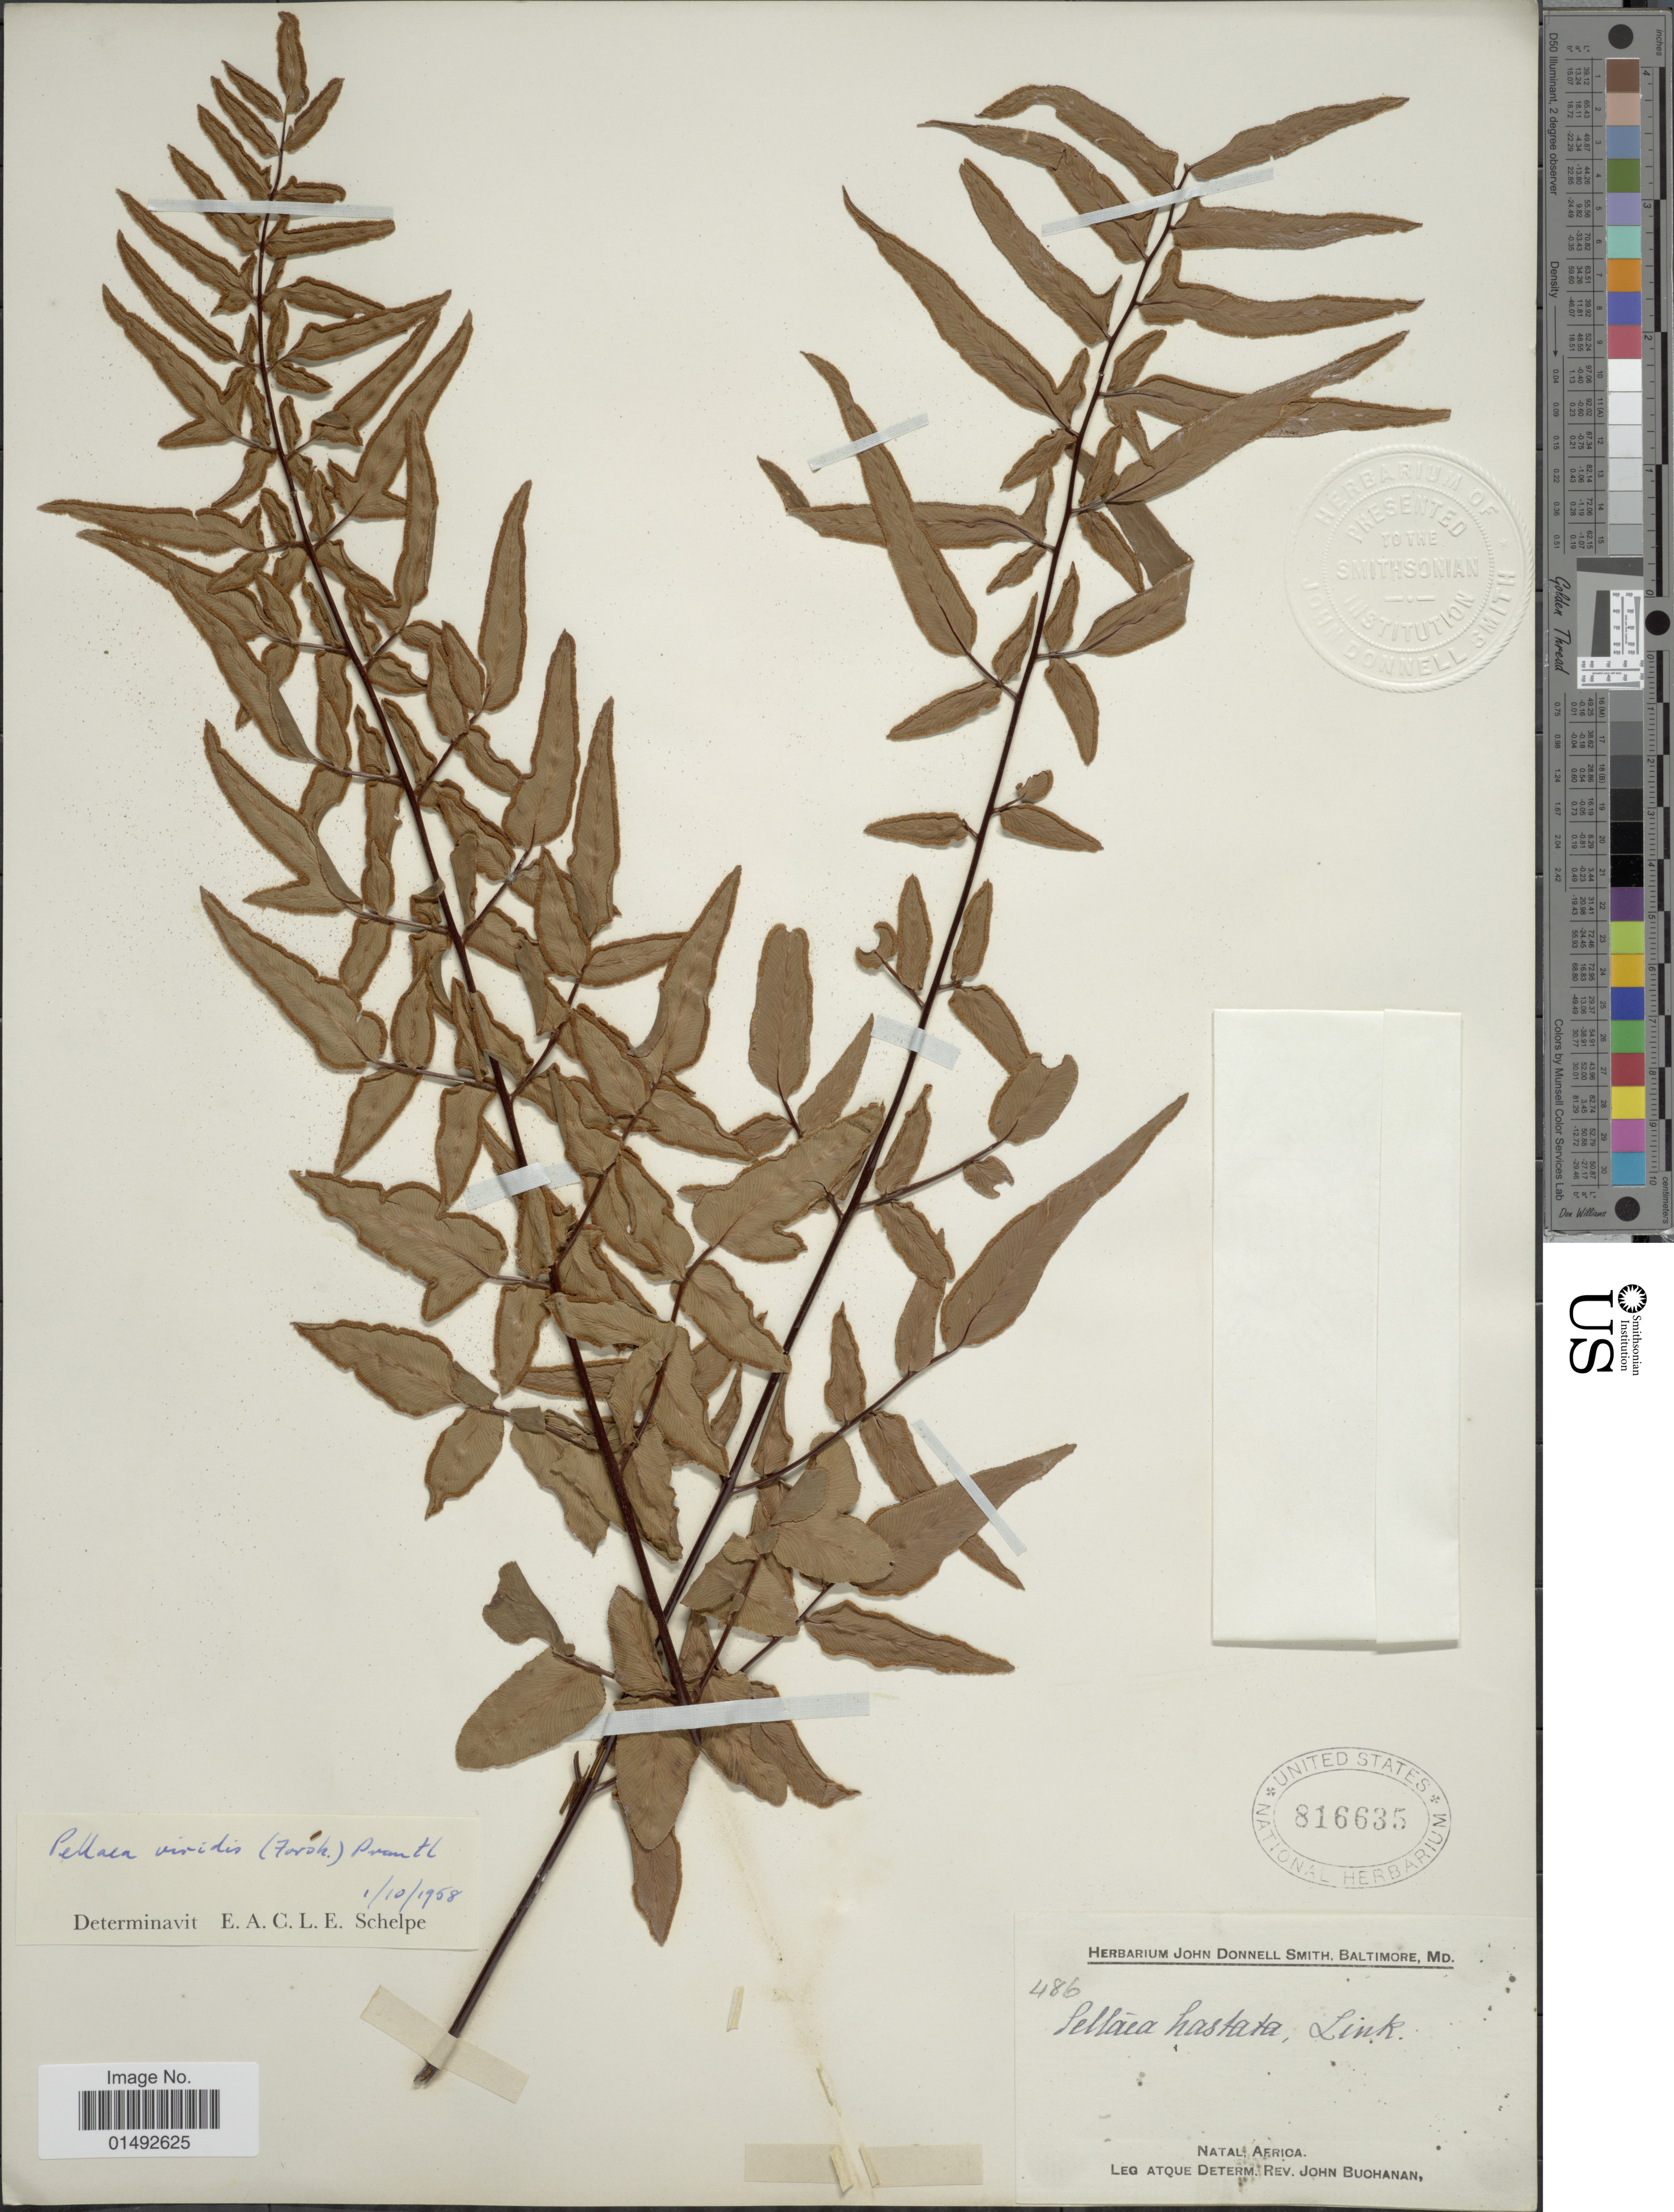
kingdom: Plantae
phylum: Tracheophyta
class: Polypodiopsida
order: Polypodiales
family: Pteridaceae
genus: Pellaea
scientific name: Pellaea viridis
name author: (Forssk.) Prantl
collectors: J. Buchanan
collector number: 486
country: South Africa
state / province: KwaZulu-Natal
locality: Natal, Africa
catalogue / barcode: US 816635